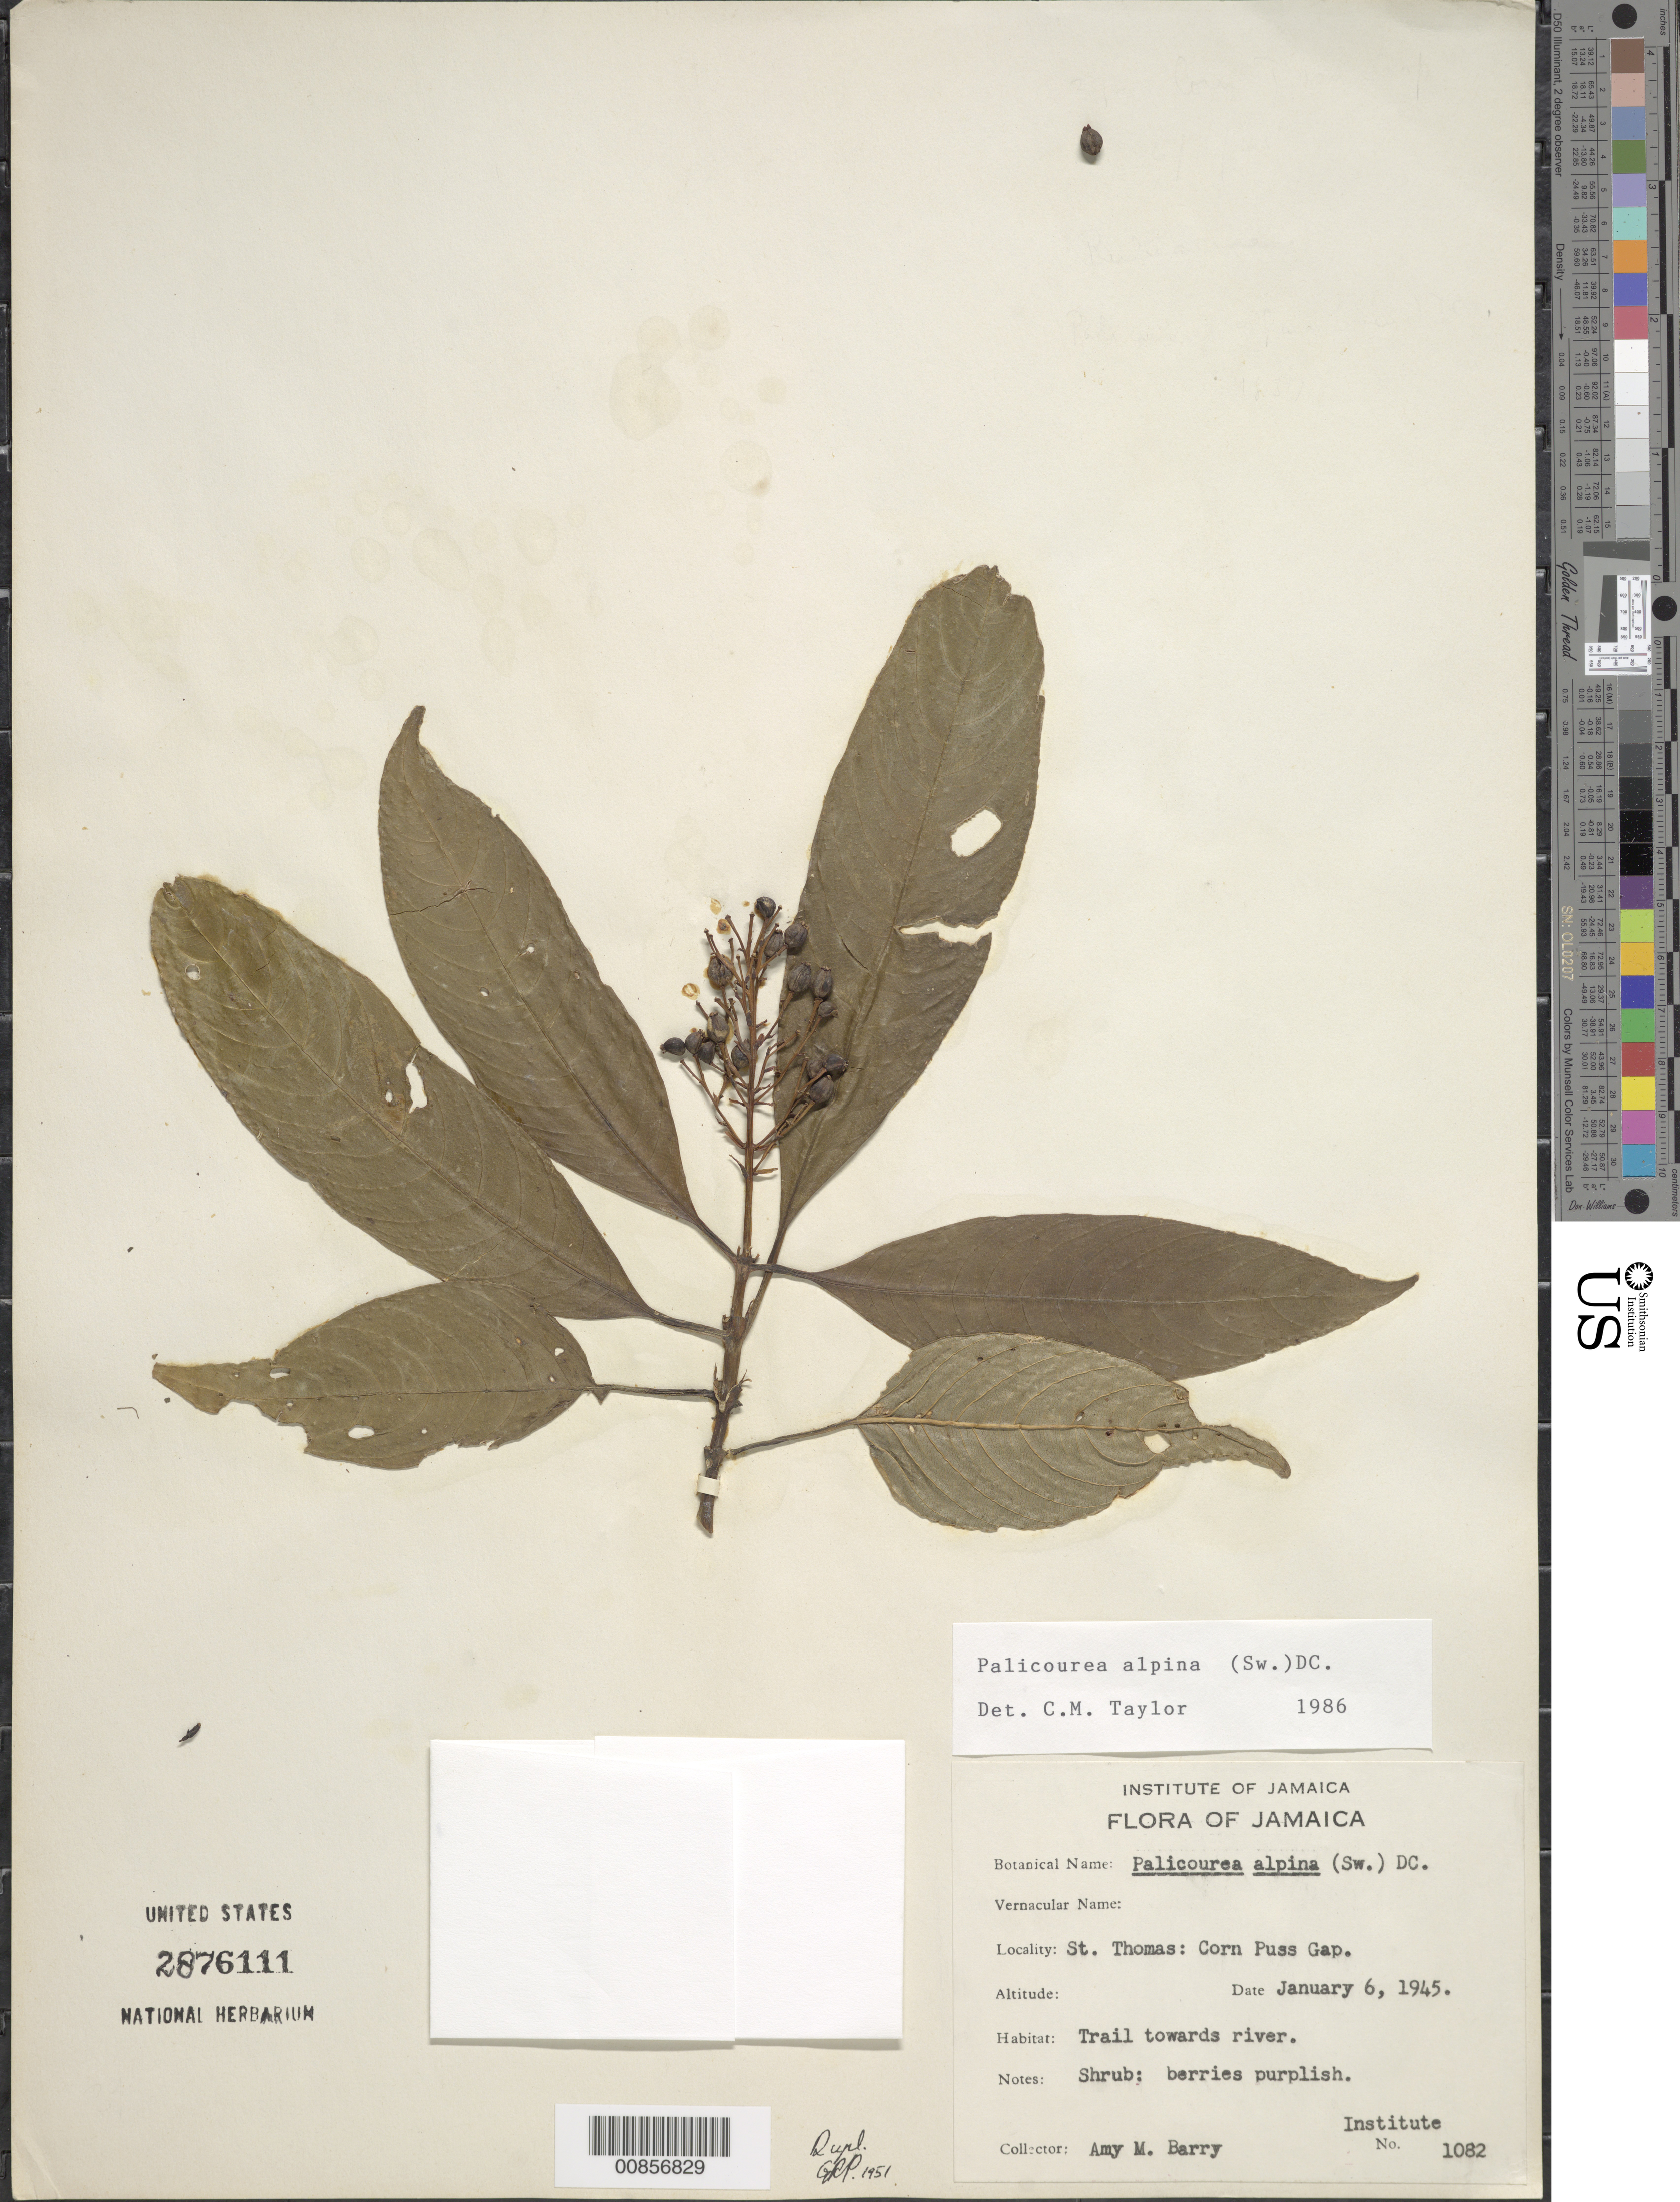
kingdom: Plantae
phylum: Tracheophyta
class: Magnoliopsida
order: Gentianales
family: Rubiaceae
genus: Palicourea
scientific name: Palicourea alpina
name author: (Sw.) DC.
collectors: A. Barry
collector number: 1082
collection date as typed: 06 Jan 1945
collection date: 1945-01-06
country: Jamaica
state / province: Saint Thomas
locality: Corn Puss Gap, trail towards river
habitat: Along trail near river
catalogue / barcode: US 2876111